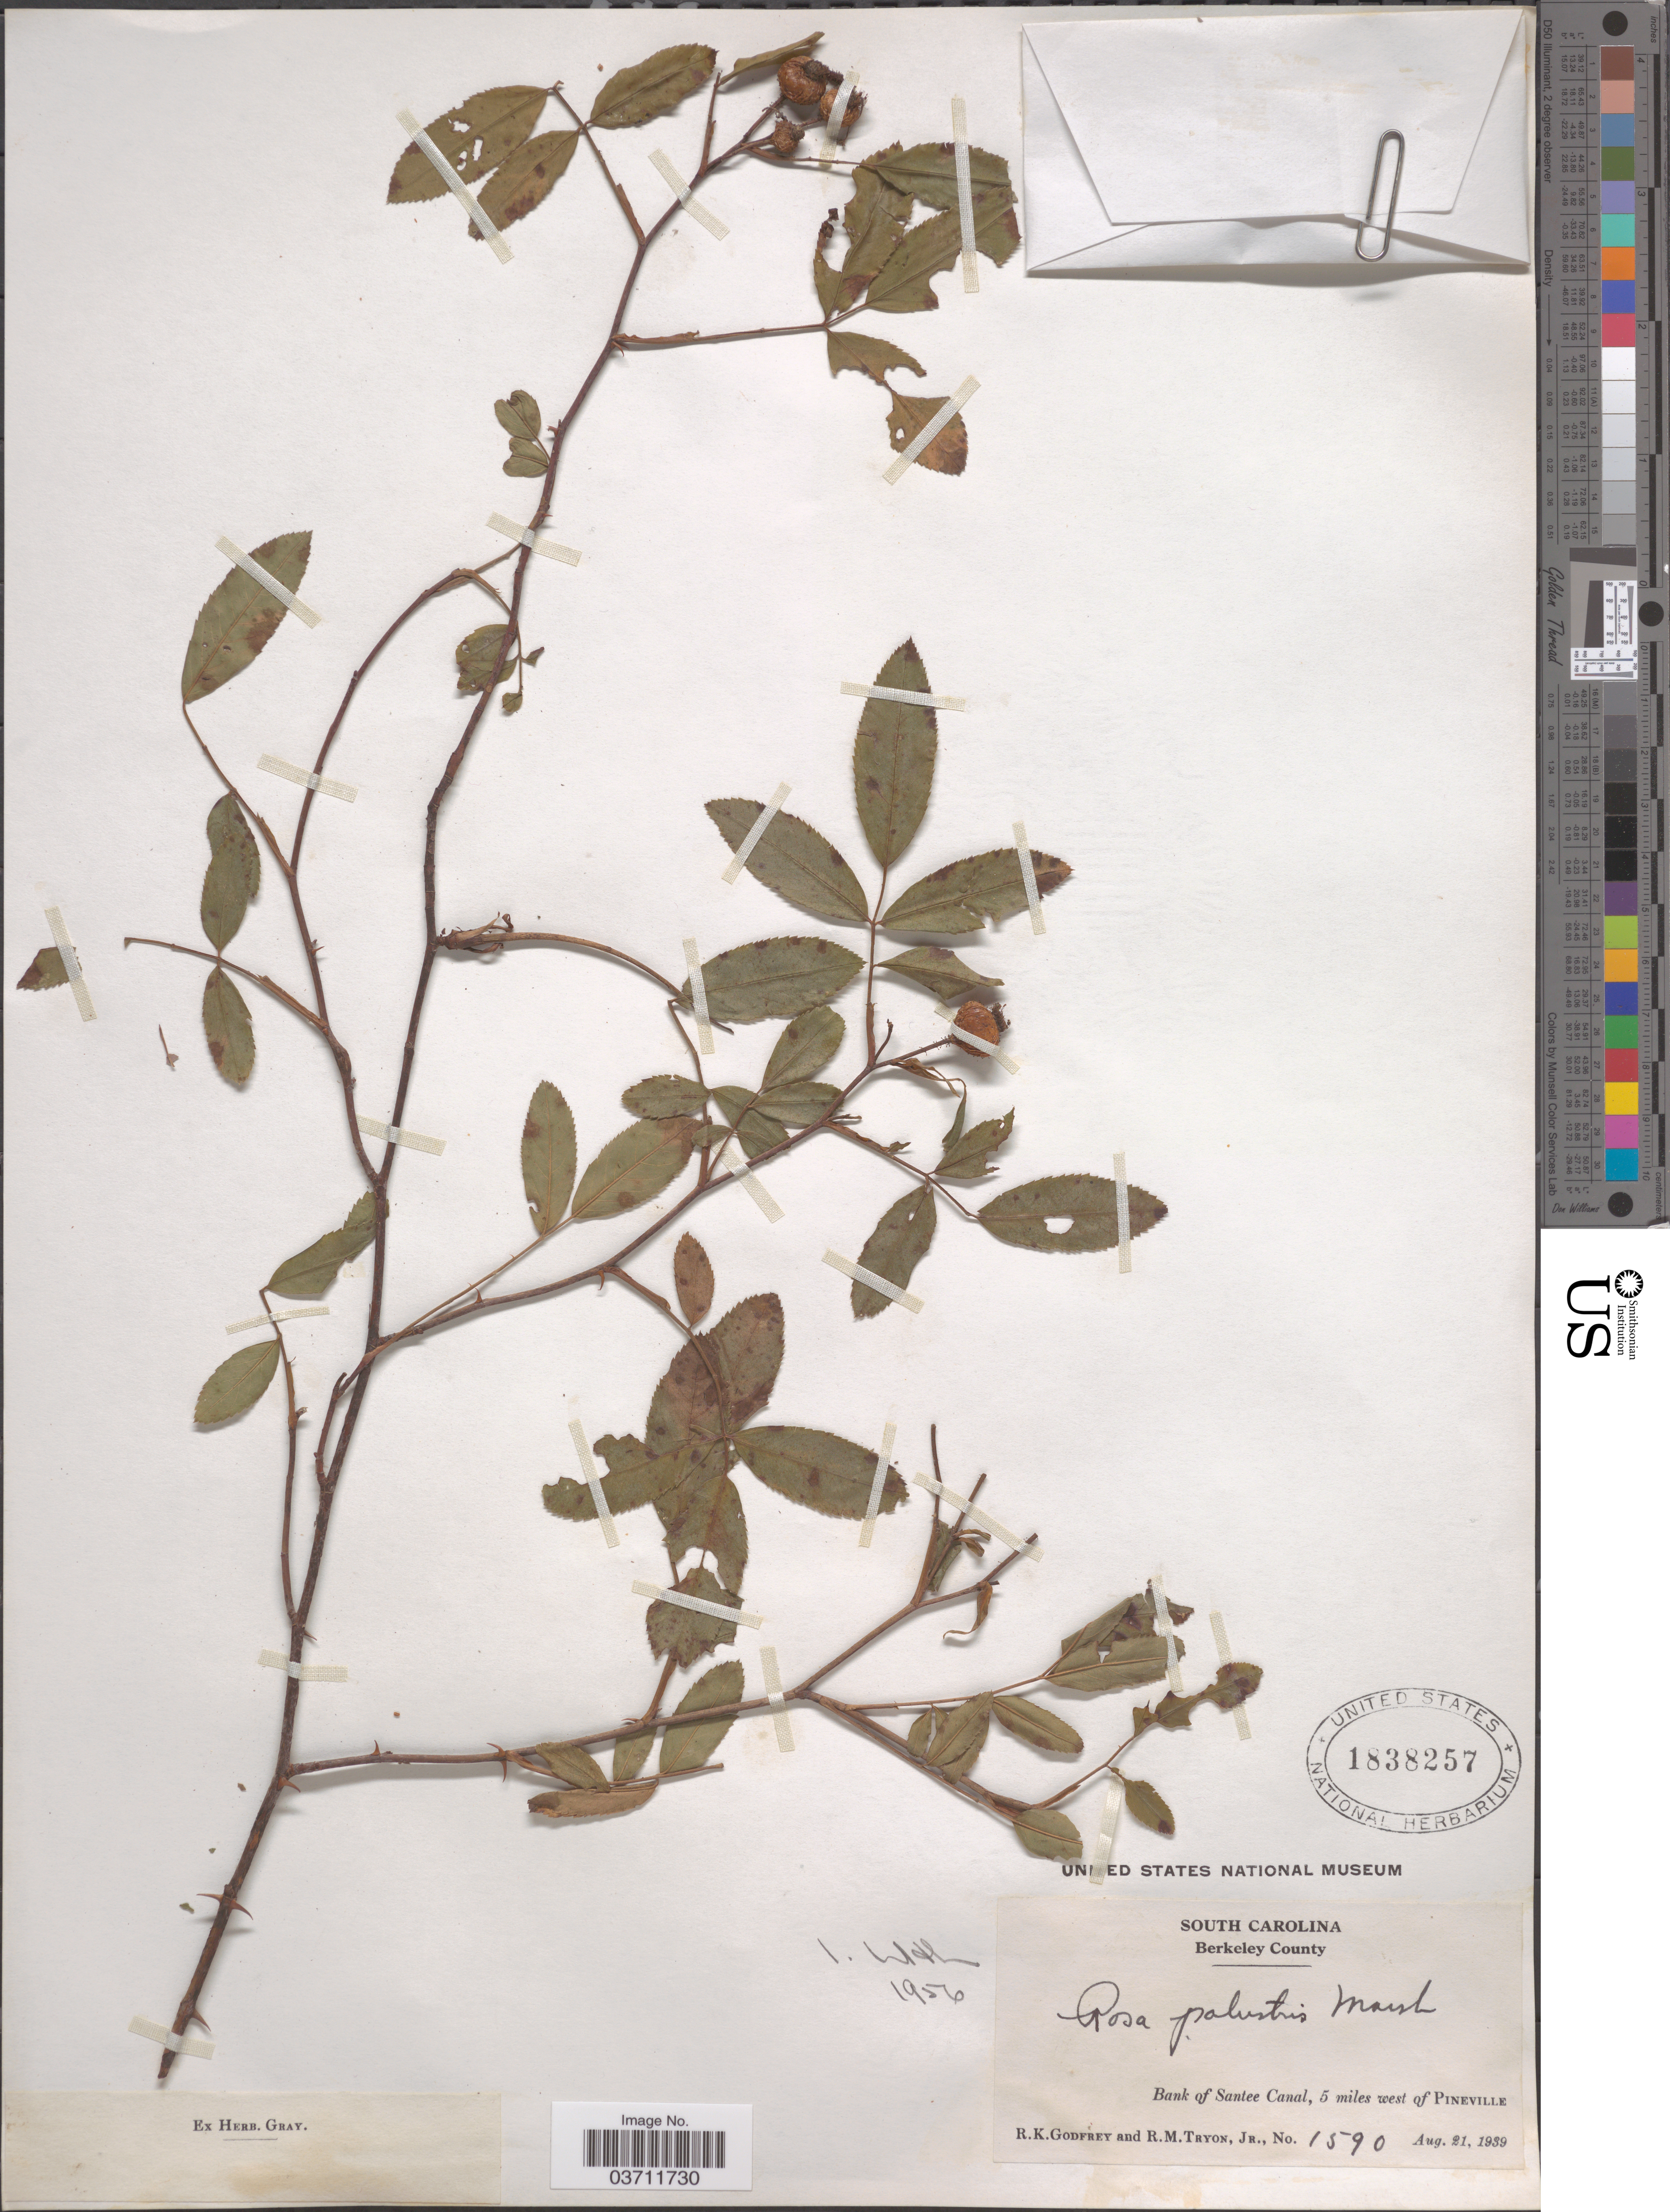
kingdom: Plantae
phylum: Tracheophyta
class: Magnoliopsida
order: Rosales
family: Rosaceae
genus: Rosa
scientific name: Rosa palustris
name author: Marshall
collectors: R. K. Godfrey & R. Tryon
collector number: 1590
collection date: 1939-08-21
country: United States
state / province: South Carolina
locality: Berkeley County. Bank of Santee Canal, 5 miles west of Pineville.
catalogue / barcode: US 1838257